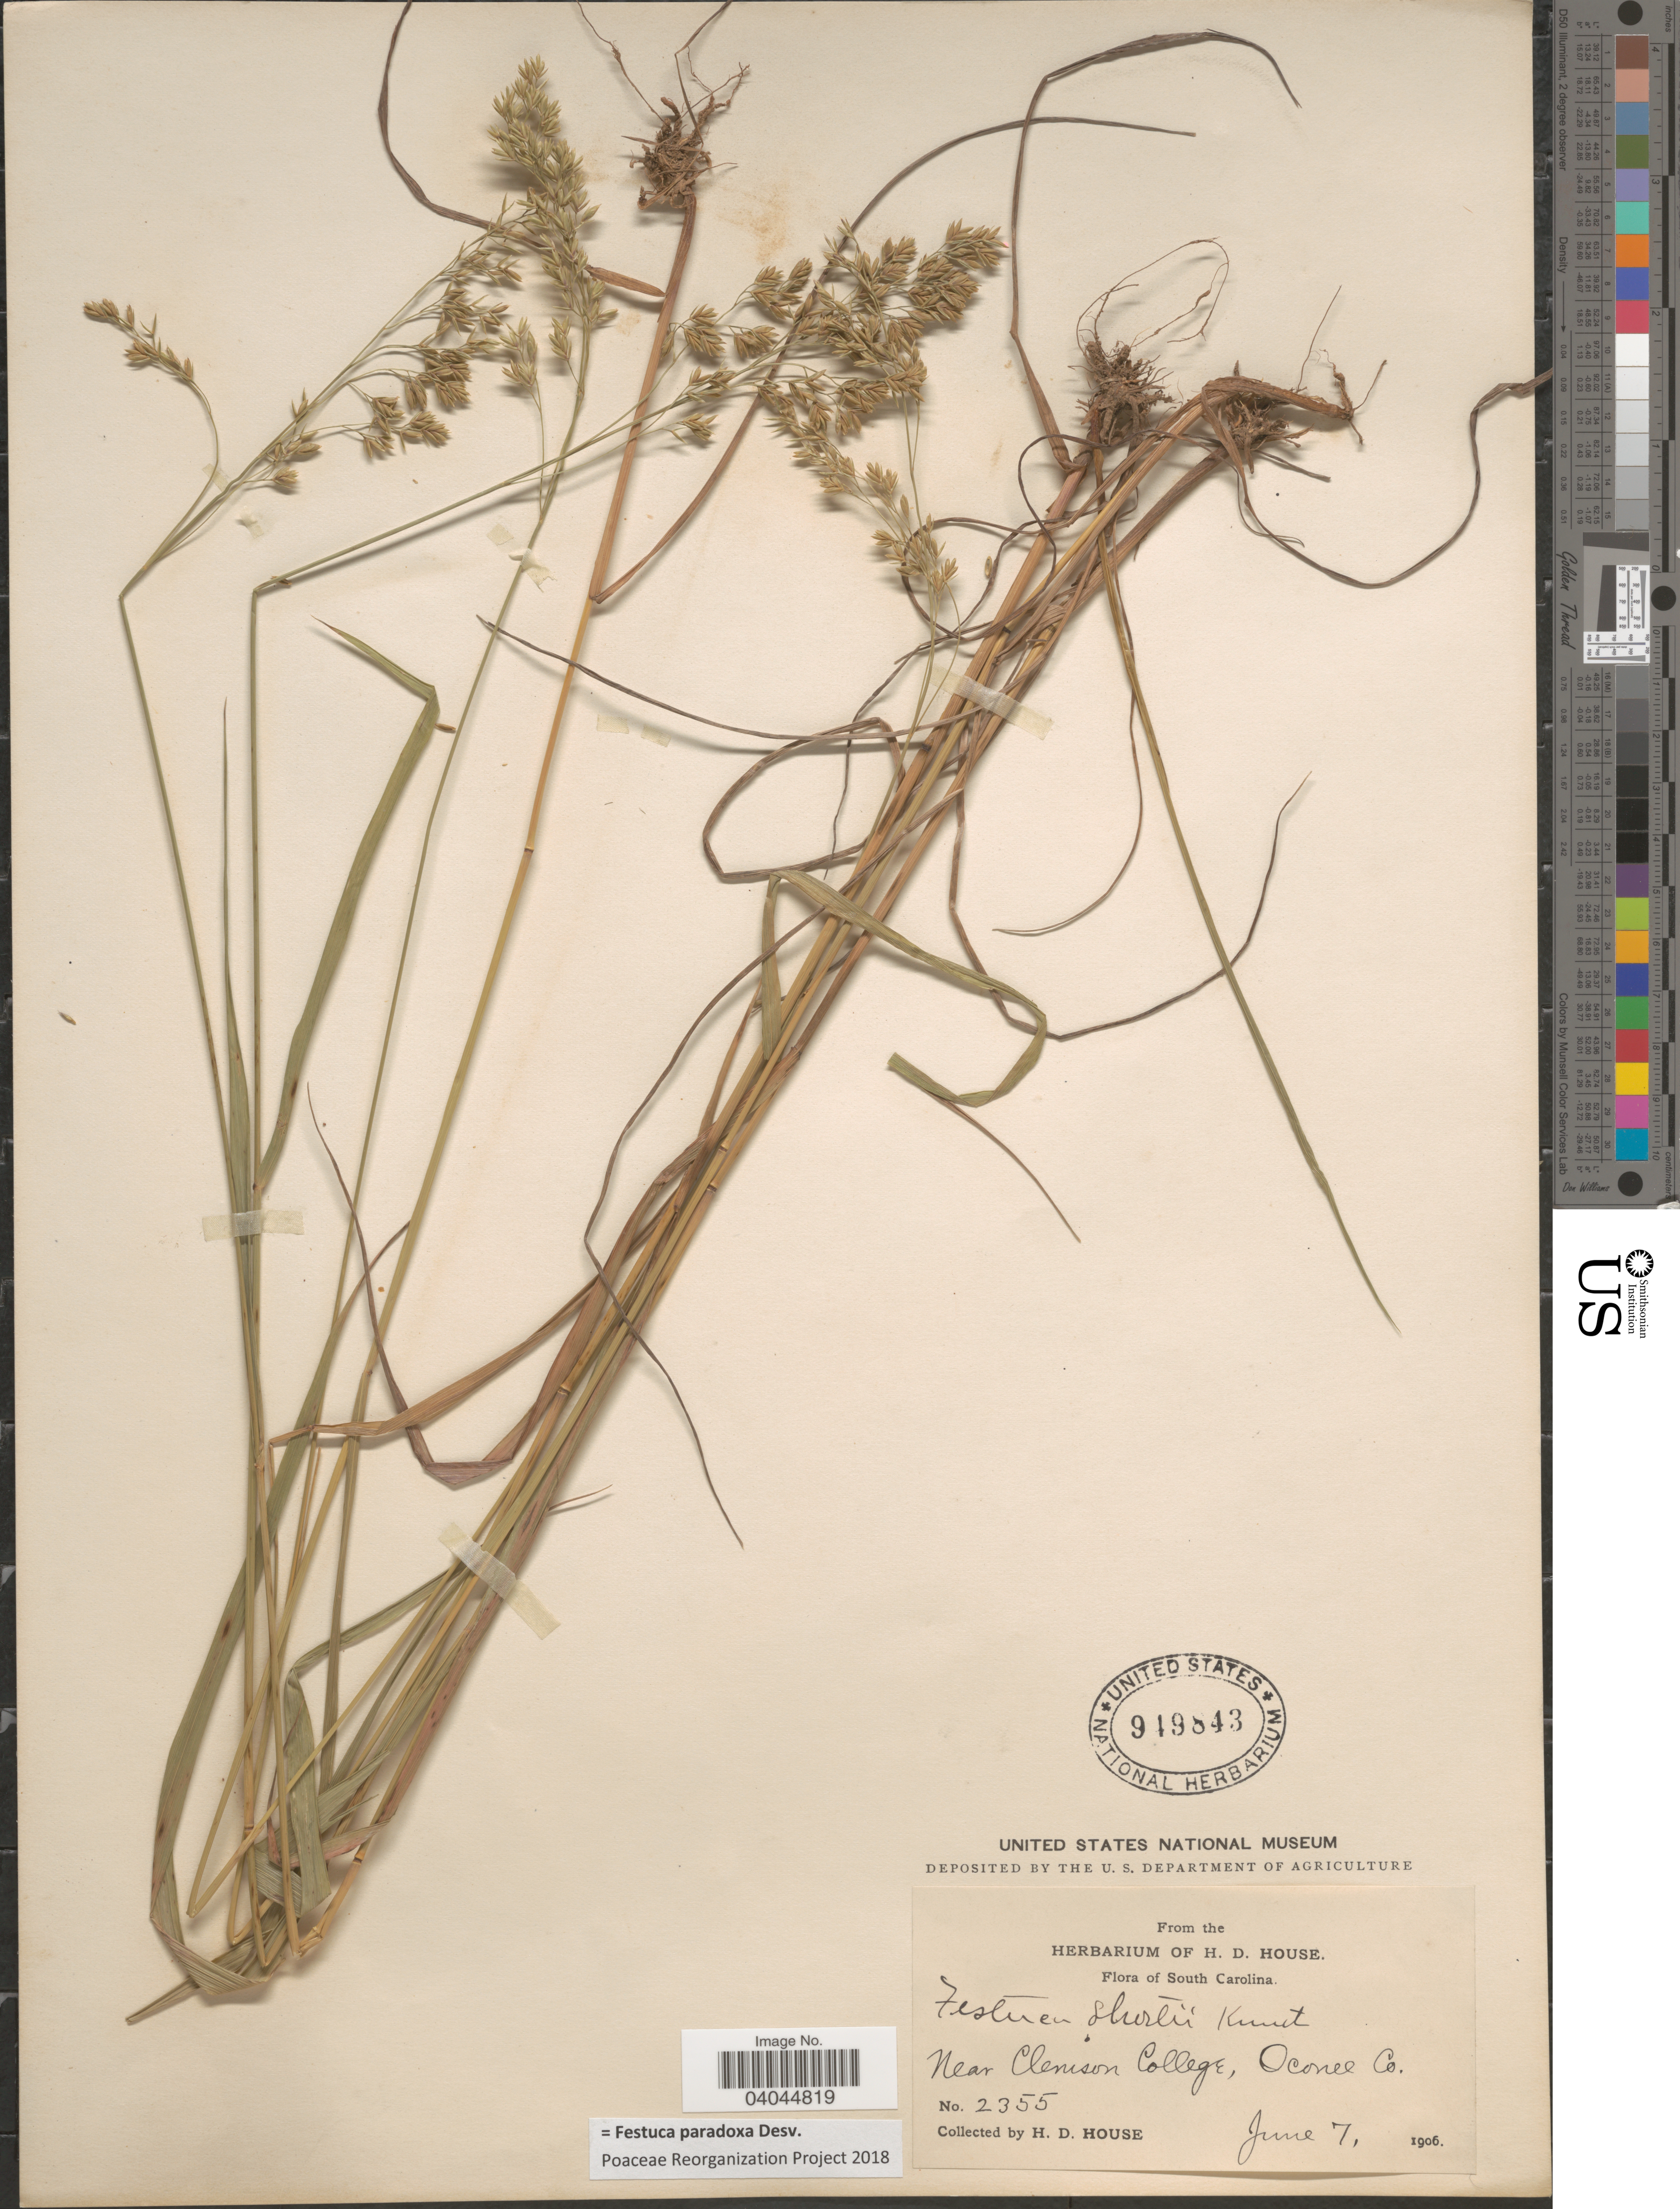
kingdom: Plantae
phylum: Tracheophyta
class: Liliopsida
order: Poales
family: Poaceae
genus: Festuca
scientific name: Festuca paradoxa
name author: Desv.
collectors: H. D. House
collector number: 2355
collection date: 1906-06-07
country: United States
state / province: South Carolina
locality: Near Clemson College, Oconee Co.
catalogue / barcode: US 949843